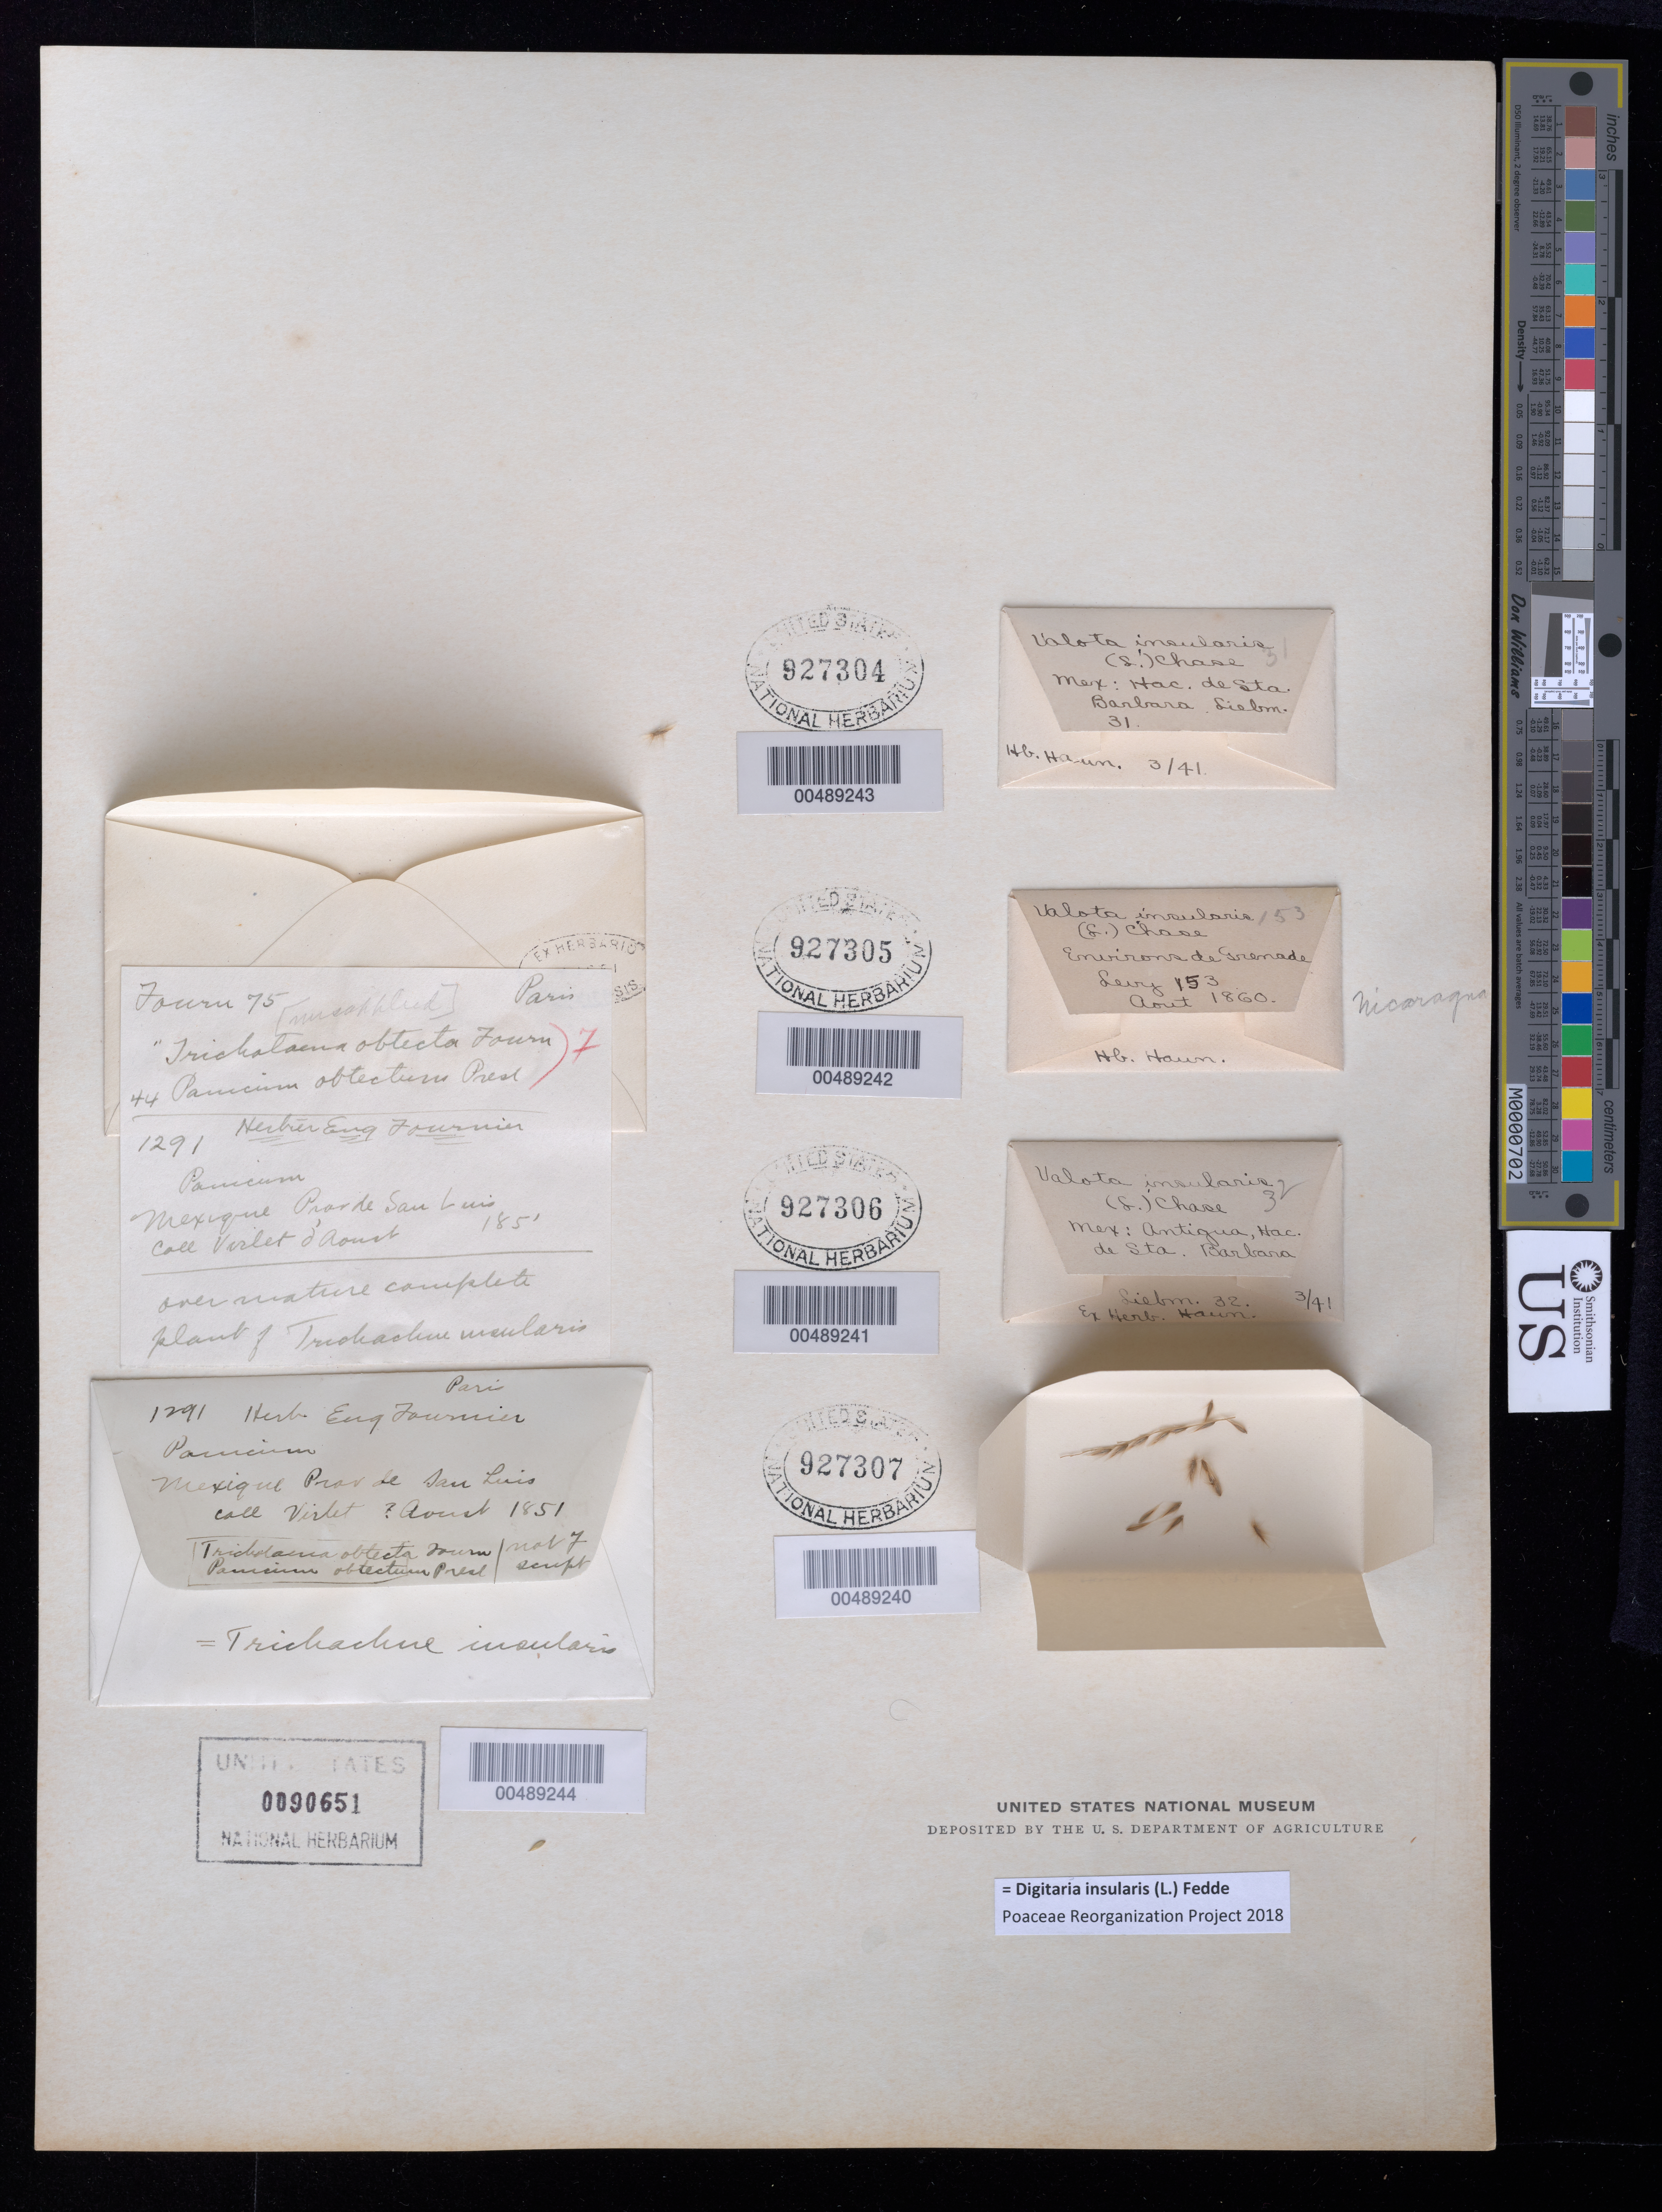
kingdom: Plantae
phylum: Tracheophyta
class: Liliopsida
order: Poales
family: Poaceae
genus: Digitaria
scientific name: Digitaria insularis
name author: (L.) Fedde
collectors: F. M. Liebmann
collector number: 30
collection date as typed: Feb 1841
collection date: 1841-02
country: Mexico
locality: Paso de Dona Juana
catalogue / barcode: US 927307